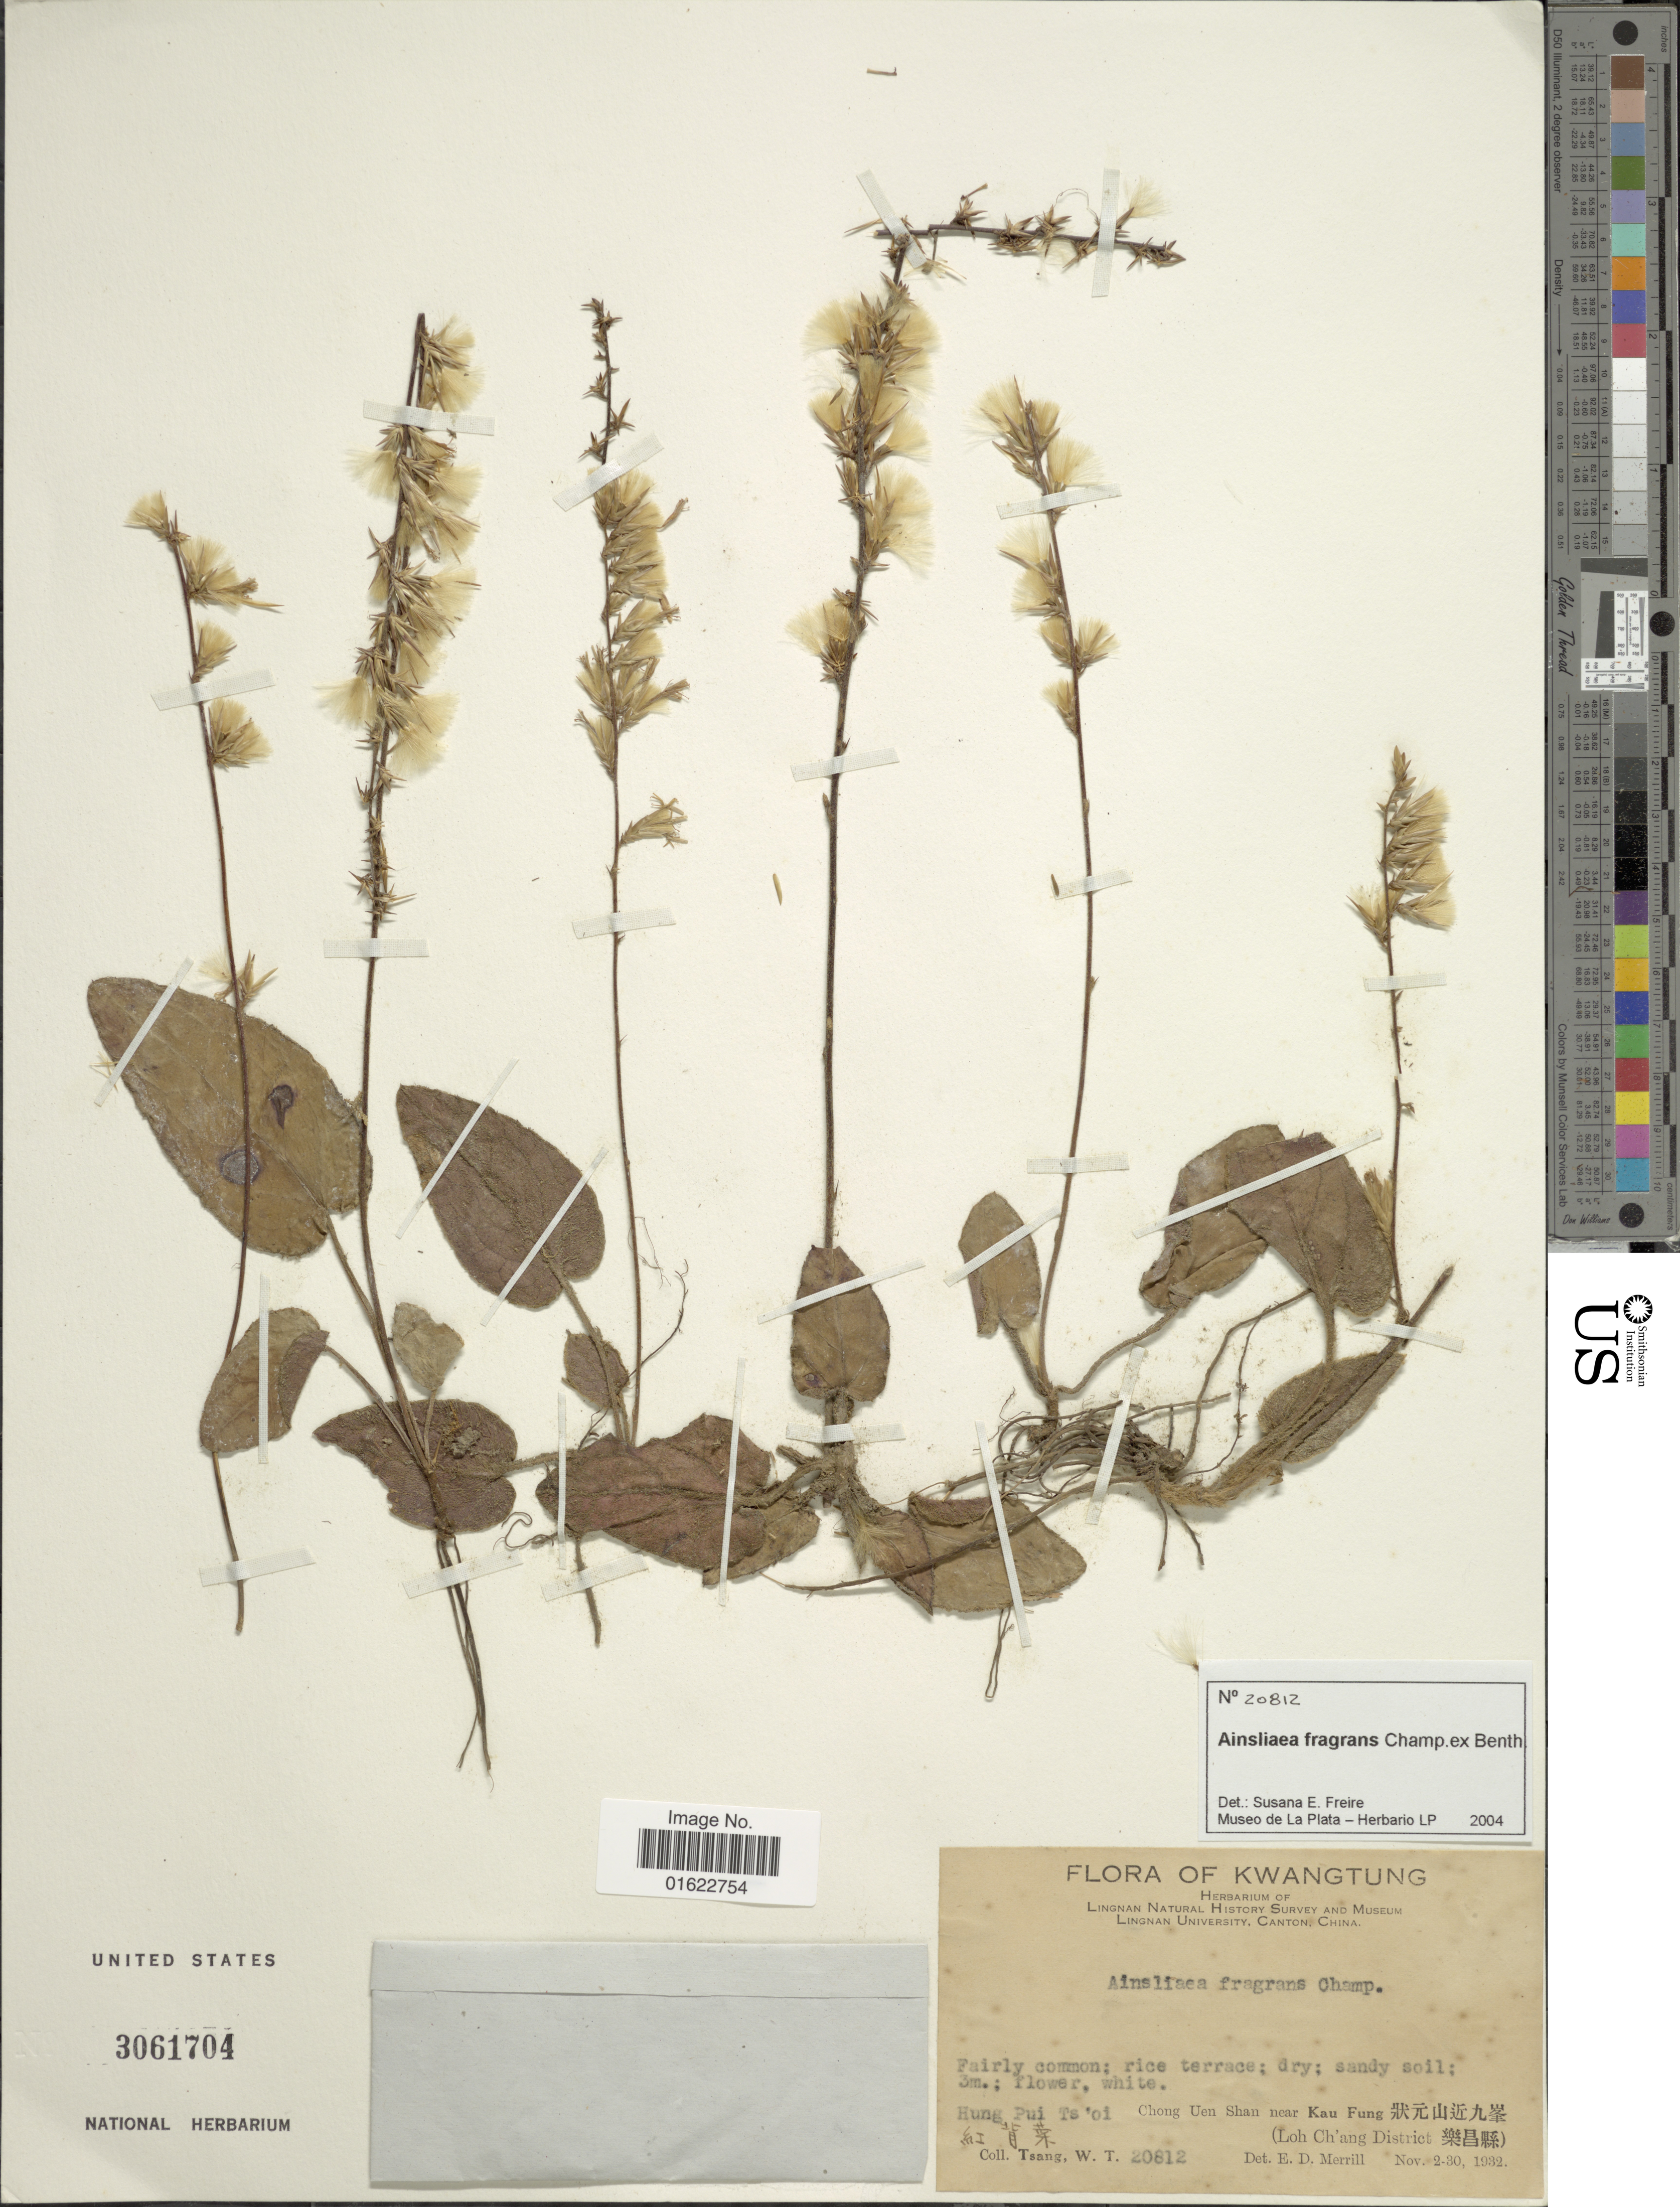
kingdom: Plantae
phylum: Tracheophyta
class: Magnoliopsida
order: Asterales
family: Asteraceae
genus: Ainsliaea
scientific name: Ainsliaea fragrans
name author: Champ. ex Benth.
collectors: W. T. Tsang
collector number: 20812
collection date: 1932-11-02/1932-11-30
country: China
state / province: Guangdong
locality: Kwatung,Hung Pui Ts' oi, Chong Uen Shan near Kau Fung, (Loh Ch'ang District), Hung Pui Ts' oi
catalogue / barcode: US 3061704